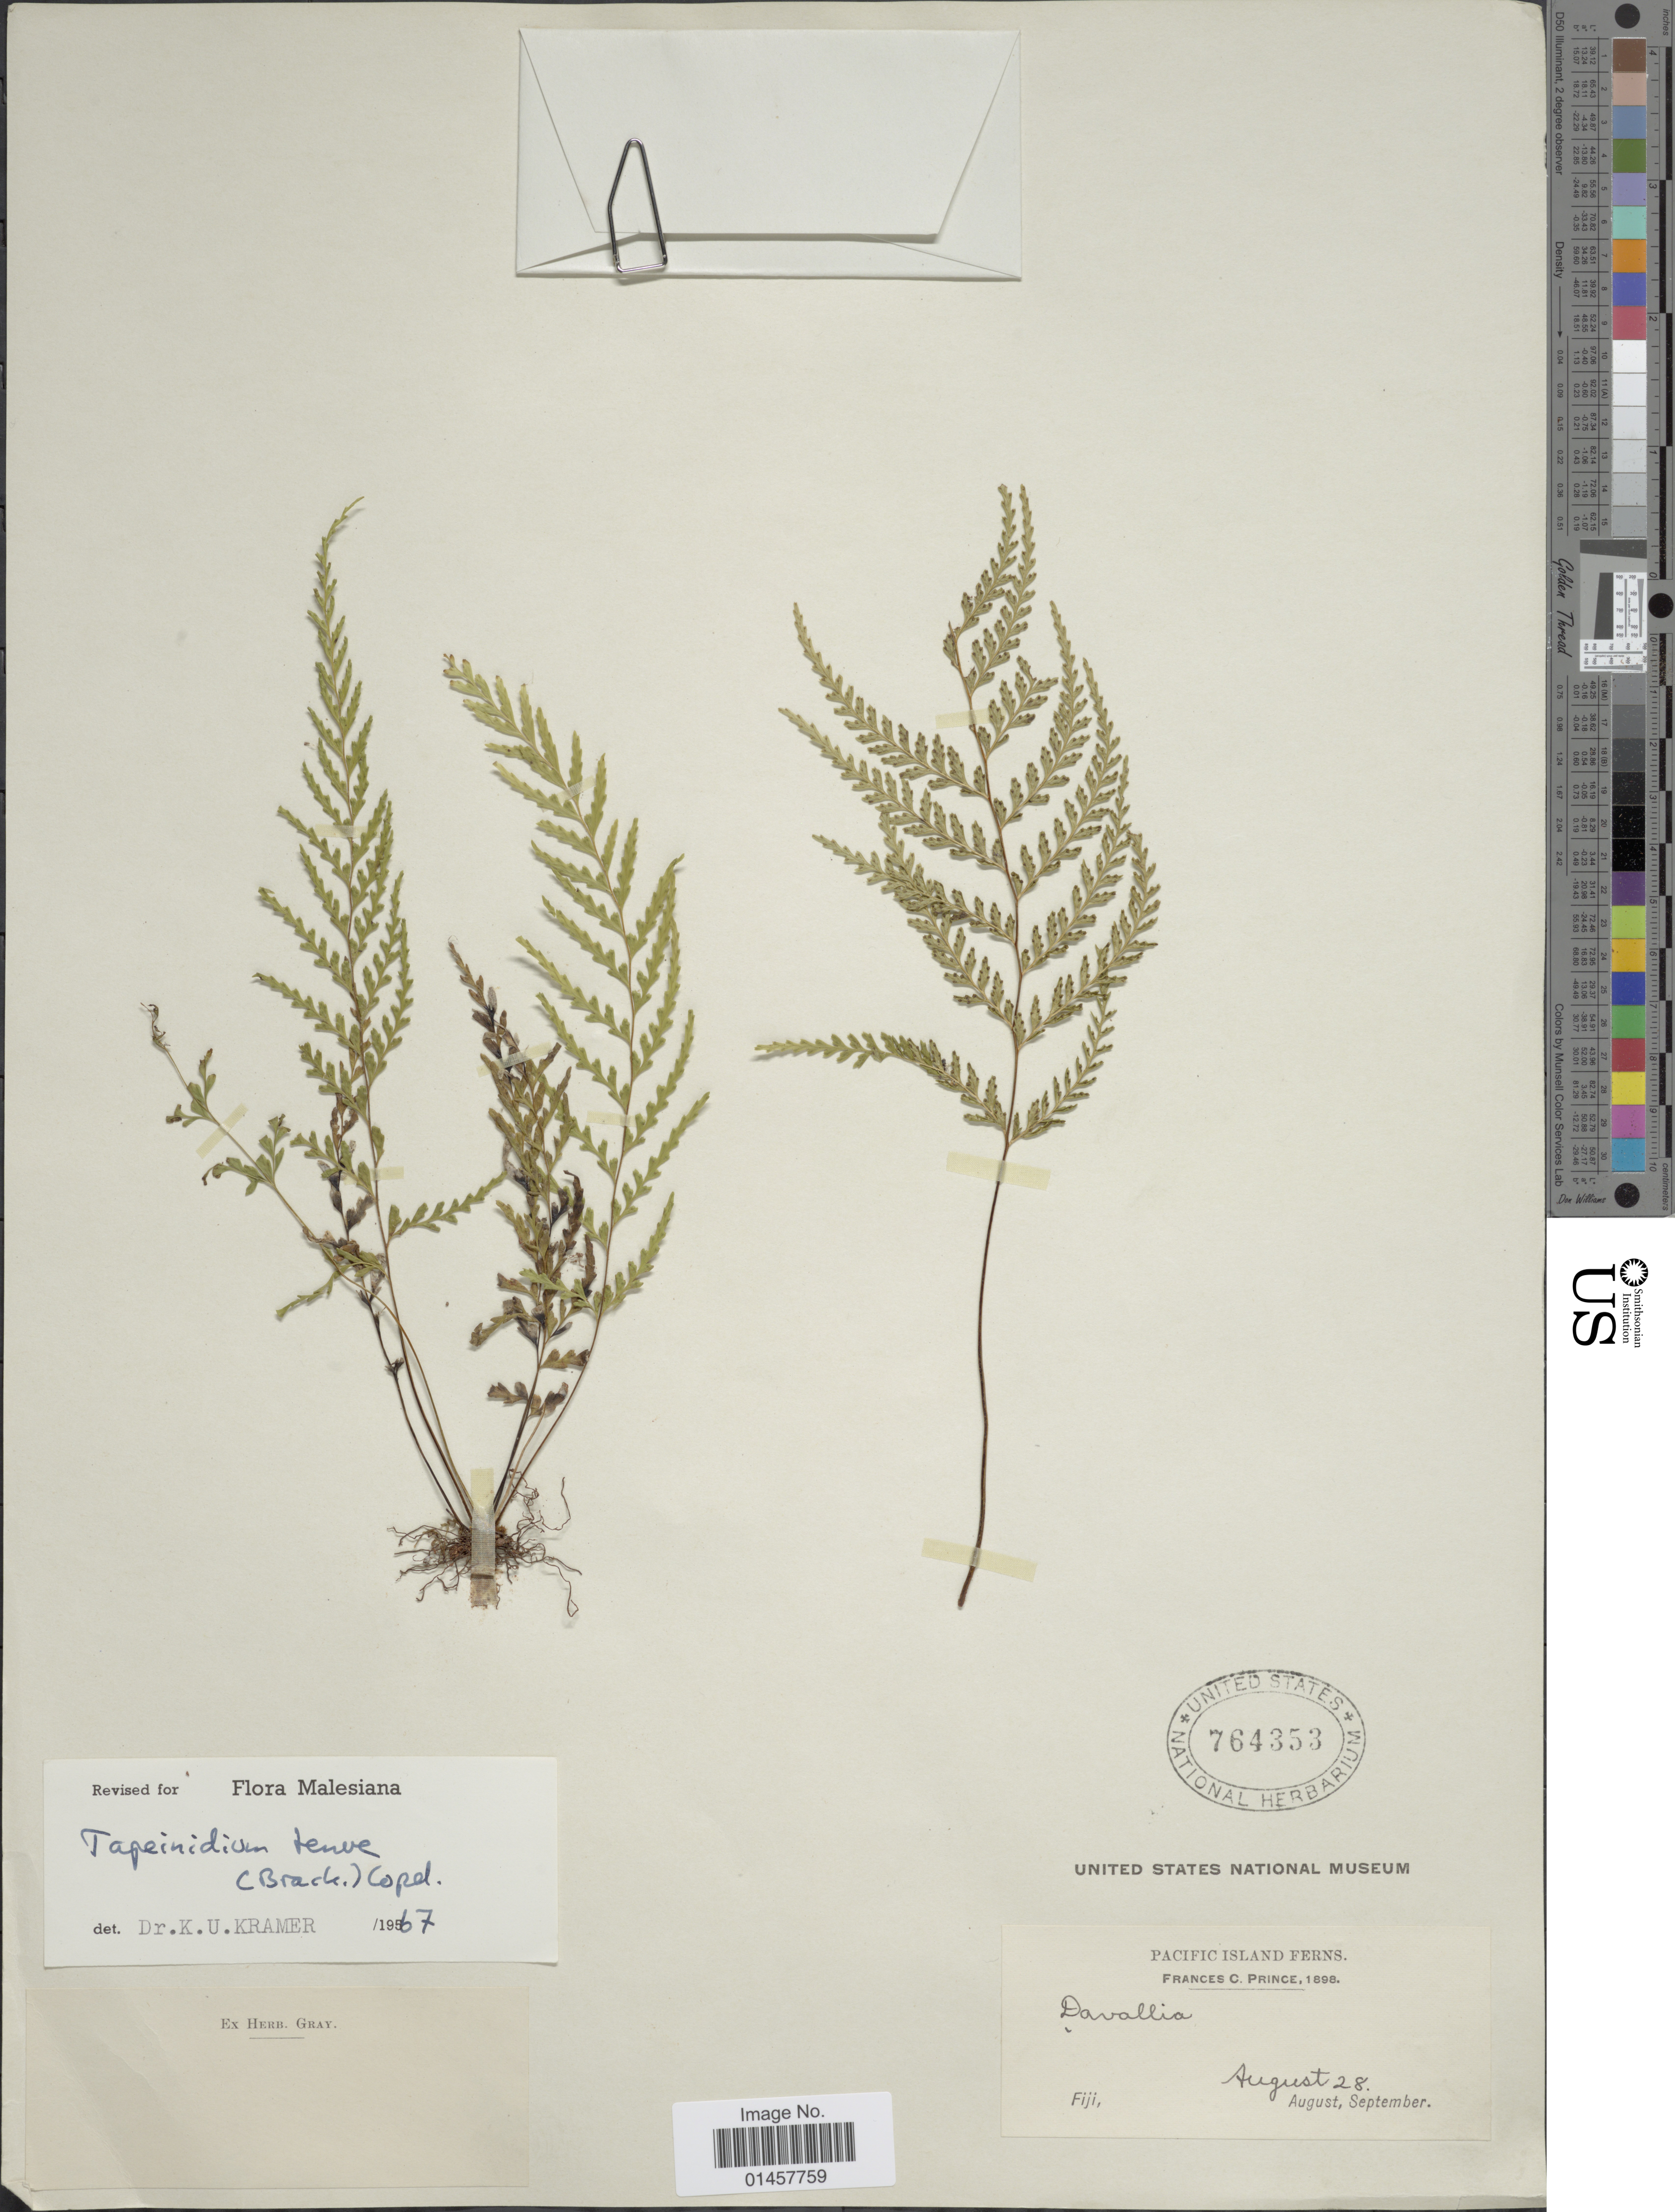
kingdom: Plantae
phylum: Tracheophyta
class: Polypodiopsida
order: Polypodiales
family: Lindsaeaceae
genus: Tapeinidium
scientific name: Tapeinidium tenue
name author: (Brack.) Copel.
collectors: F. Prince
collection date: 1898-08-28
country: Fiji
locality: Pacific Island, Fiji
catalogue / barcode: US 764353